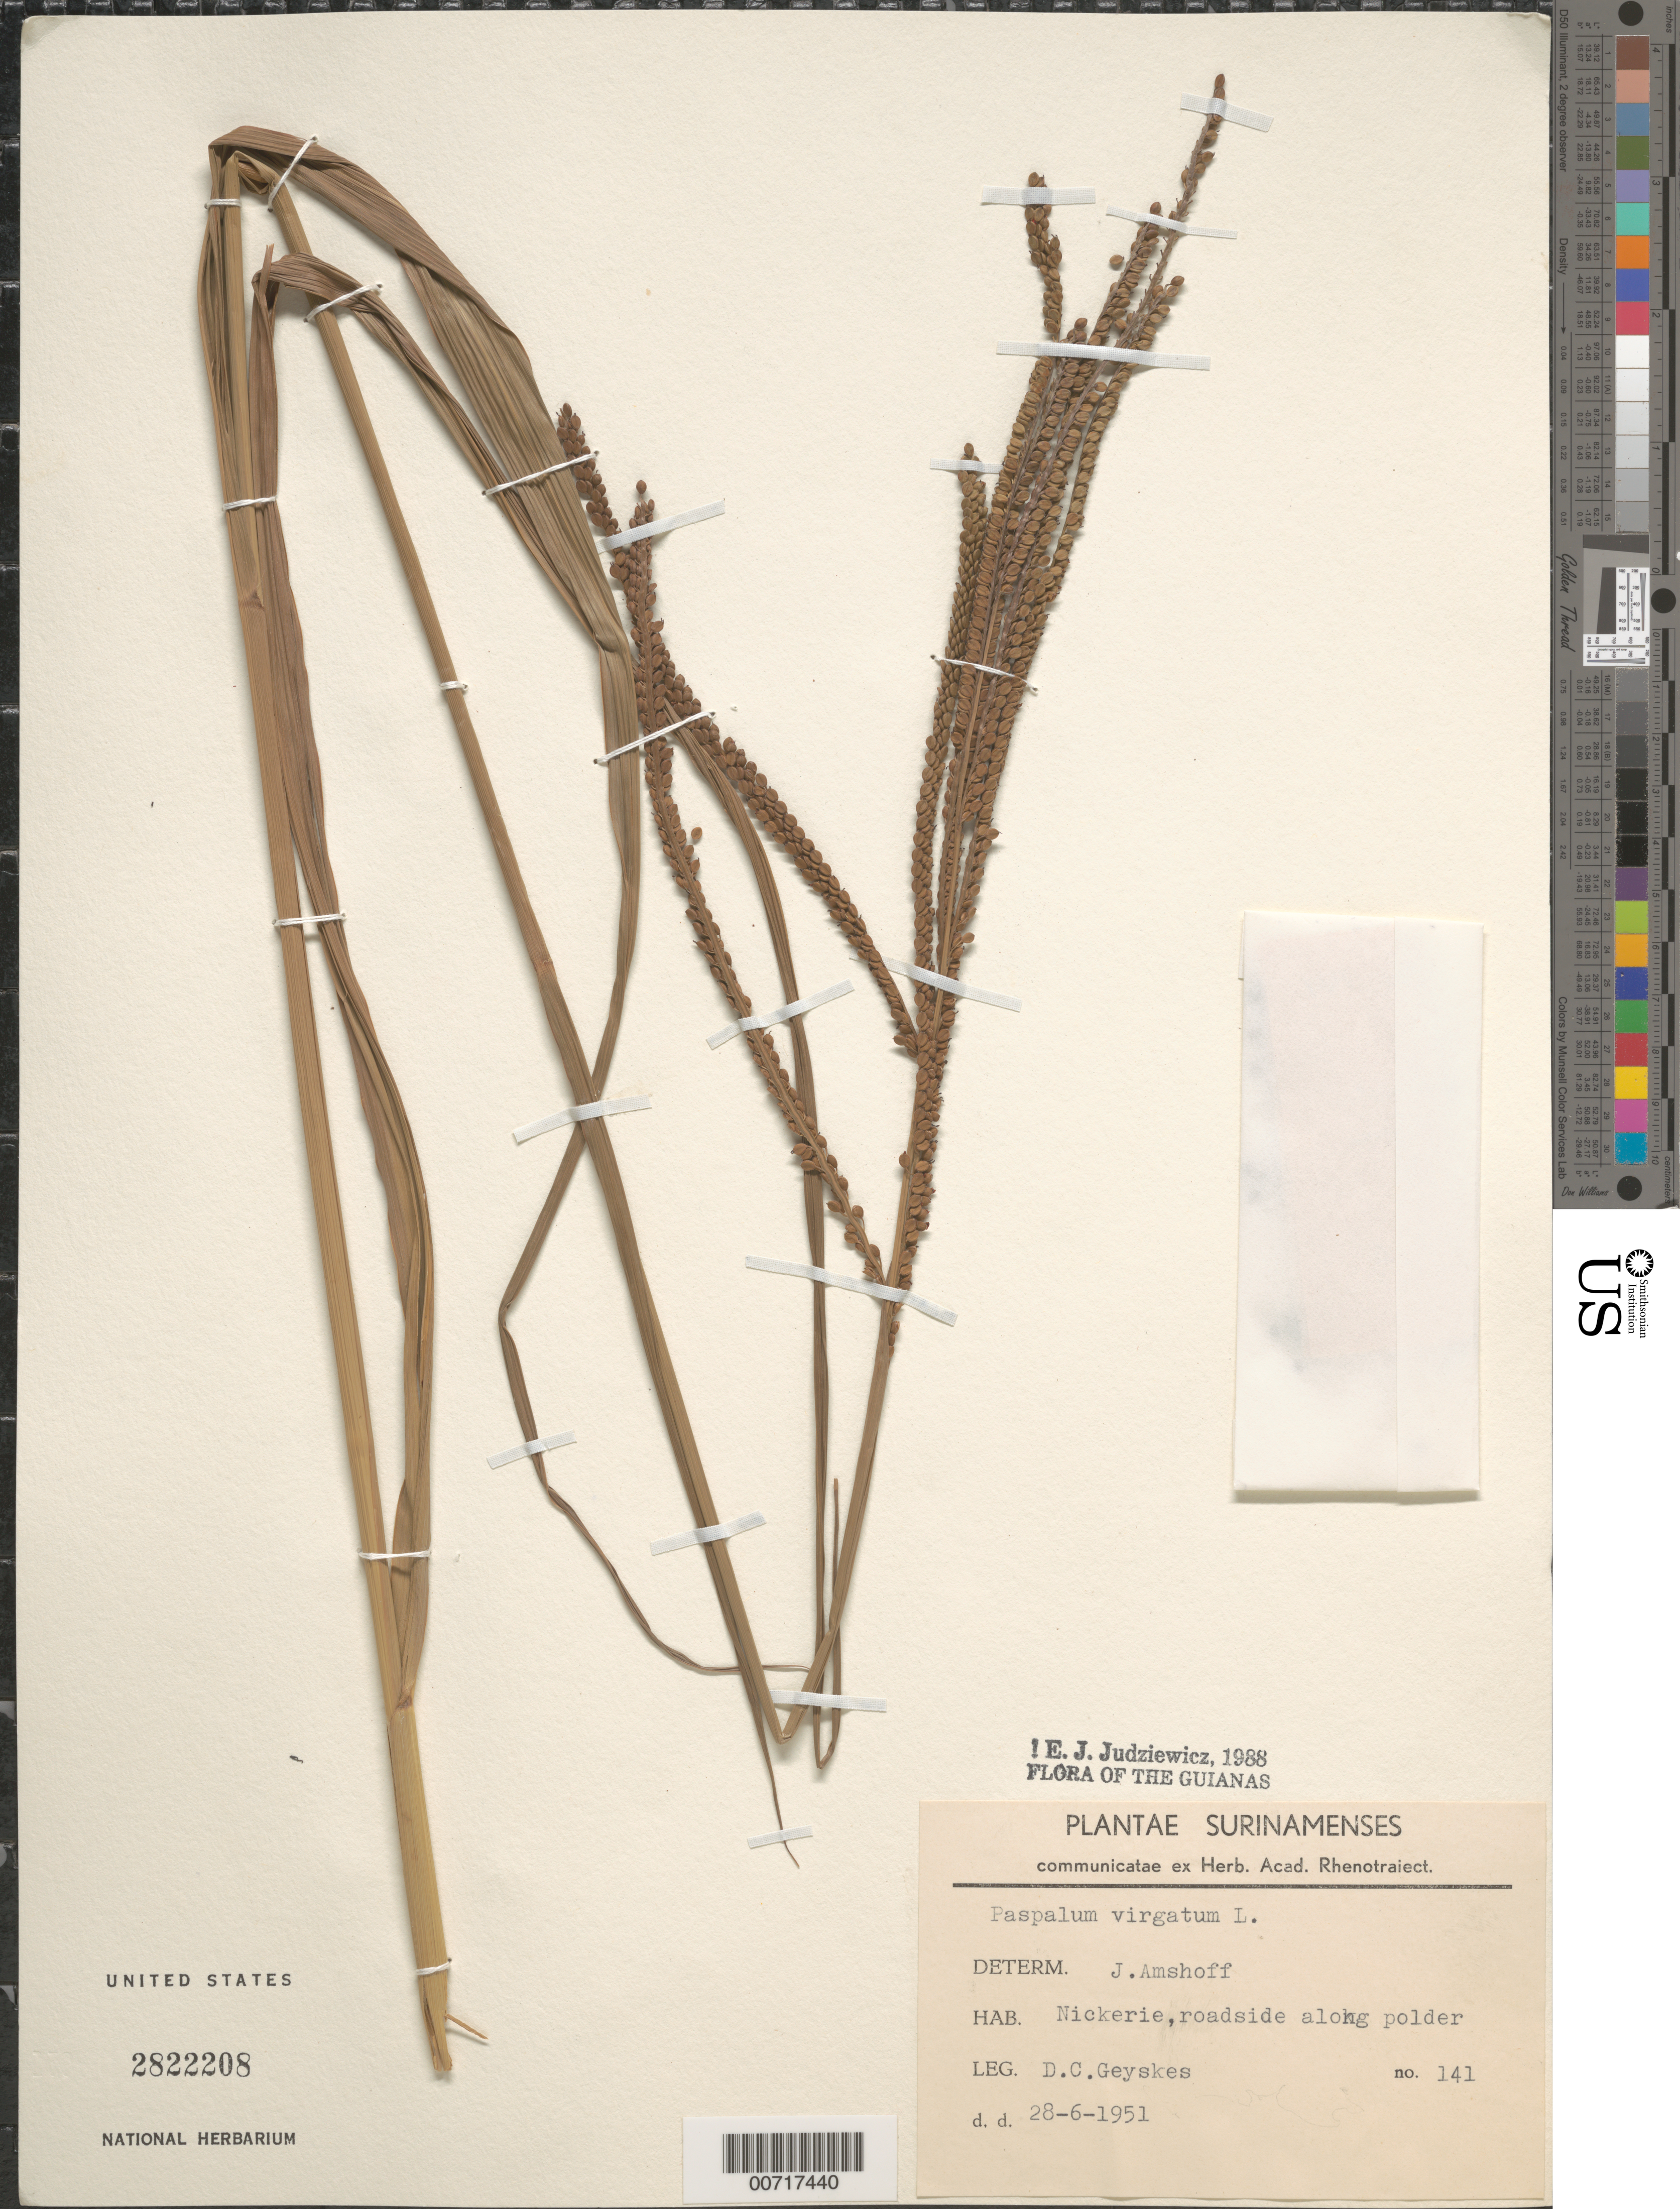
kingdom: Plantae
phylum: Tracheophyta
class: Liliopsida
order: Poales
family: Poaceae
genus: Paspalum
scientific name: Paspalum virgatum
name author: L.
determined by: Judziewicz, E. J.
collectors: D. Geijskes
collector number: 141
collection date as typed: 28-Jun-51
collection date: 1951-06-28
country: Suriname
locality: Nickerie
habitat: Roadside along polder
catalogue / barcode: US 2822208